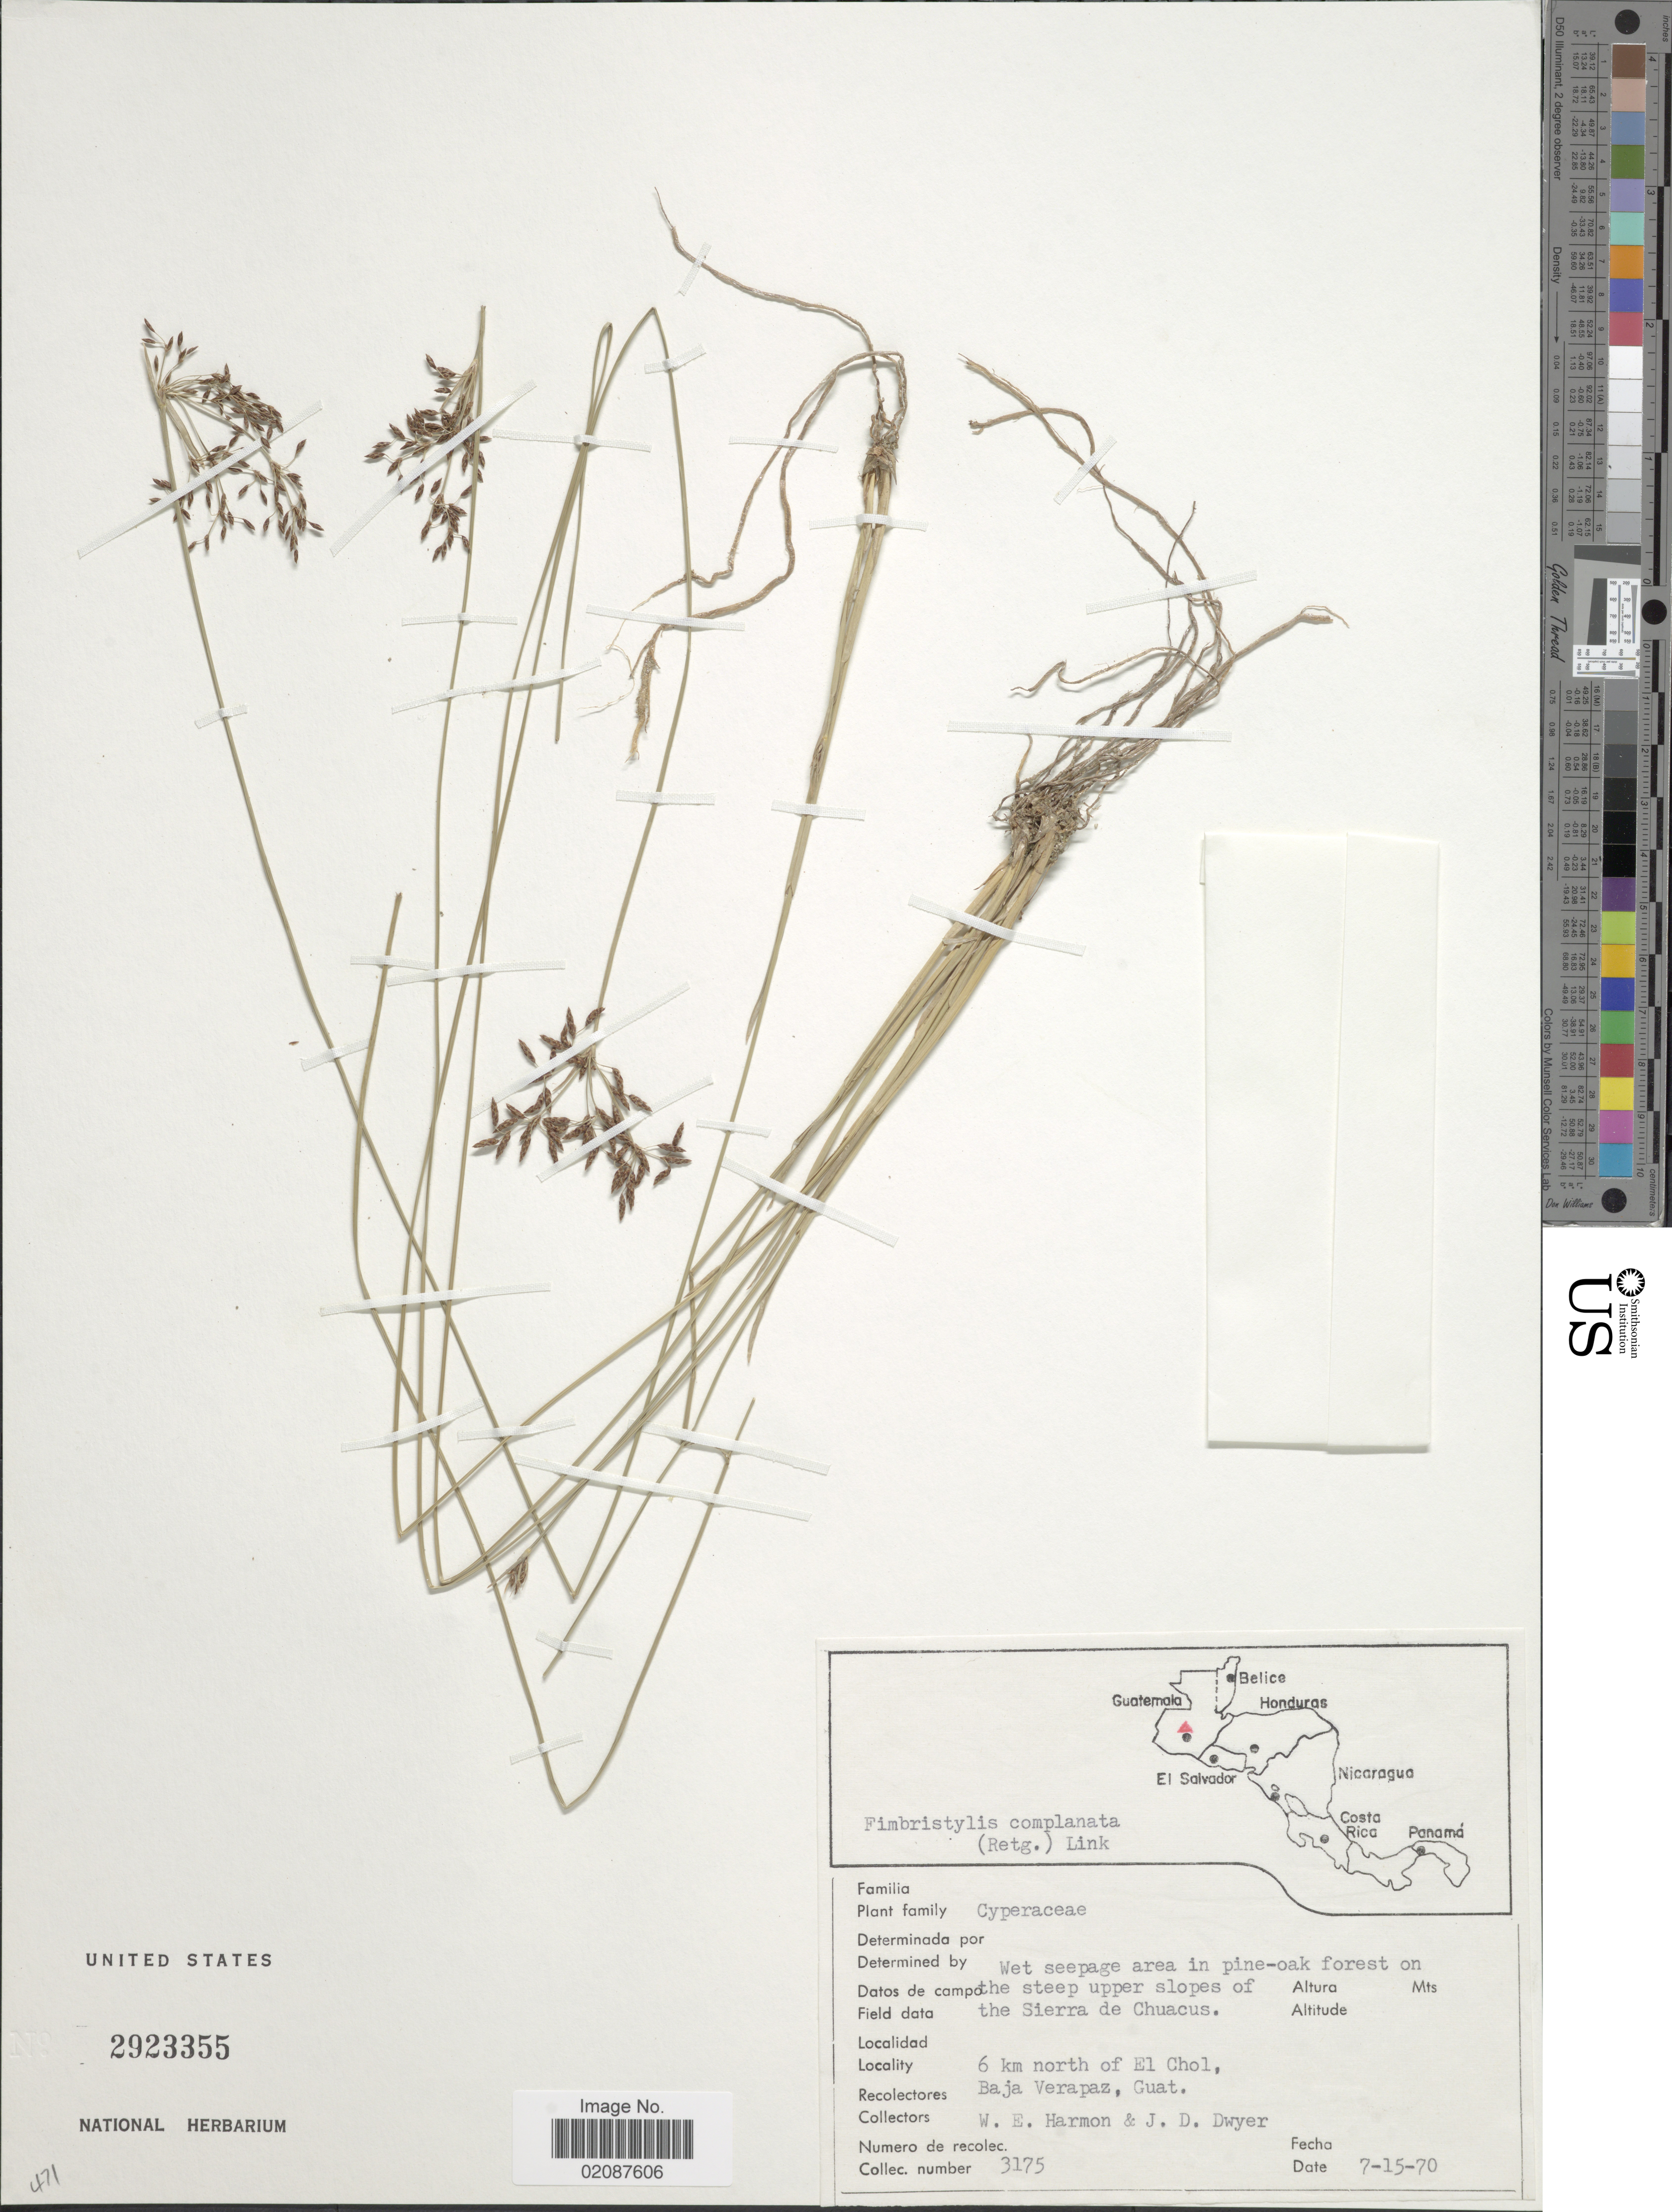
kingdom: Plantae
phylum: Tracheophyta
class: Liliopsida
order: Poales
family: Cyperaceae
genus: Fimbristylis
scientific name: Fimbristylis complanata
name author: (Retz.) Link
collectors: W. E. Harmon & J. D. Dwyer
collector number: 3175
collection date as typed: Transcribed d/m/y: 15/7/70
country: Guatemala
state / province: Baja Verapaz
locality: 6 km north of El Chol., The Sierra de Chuacus.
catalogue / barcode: US 2923355